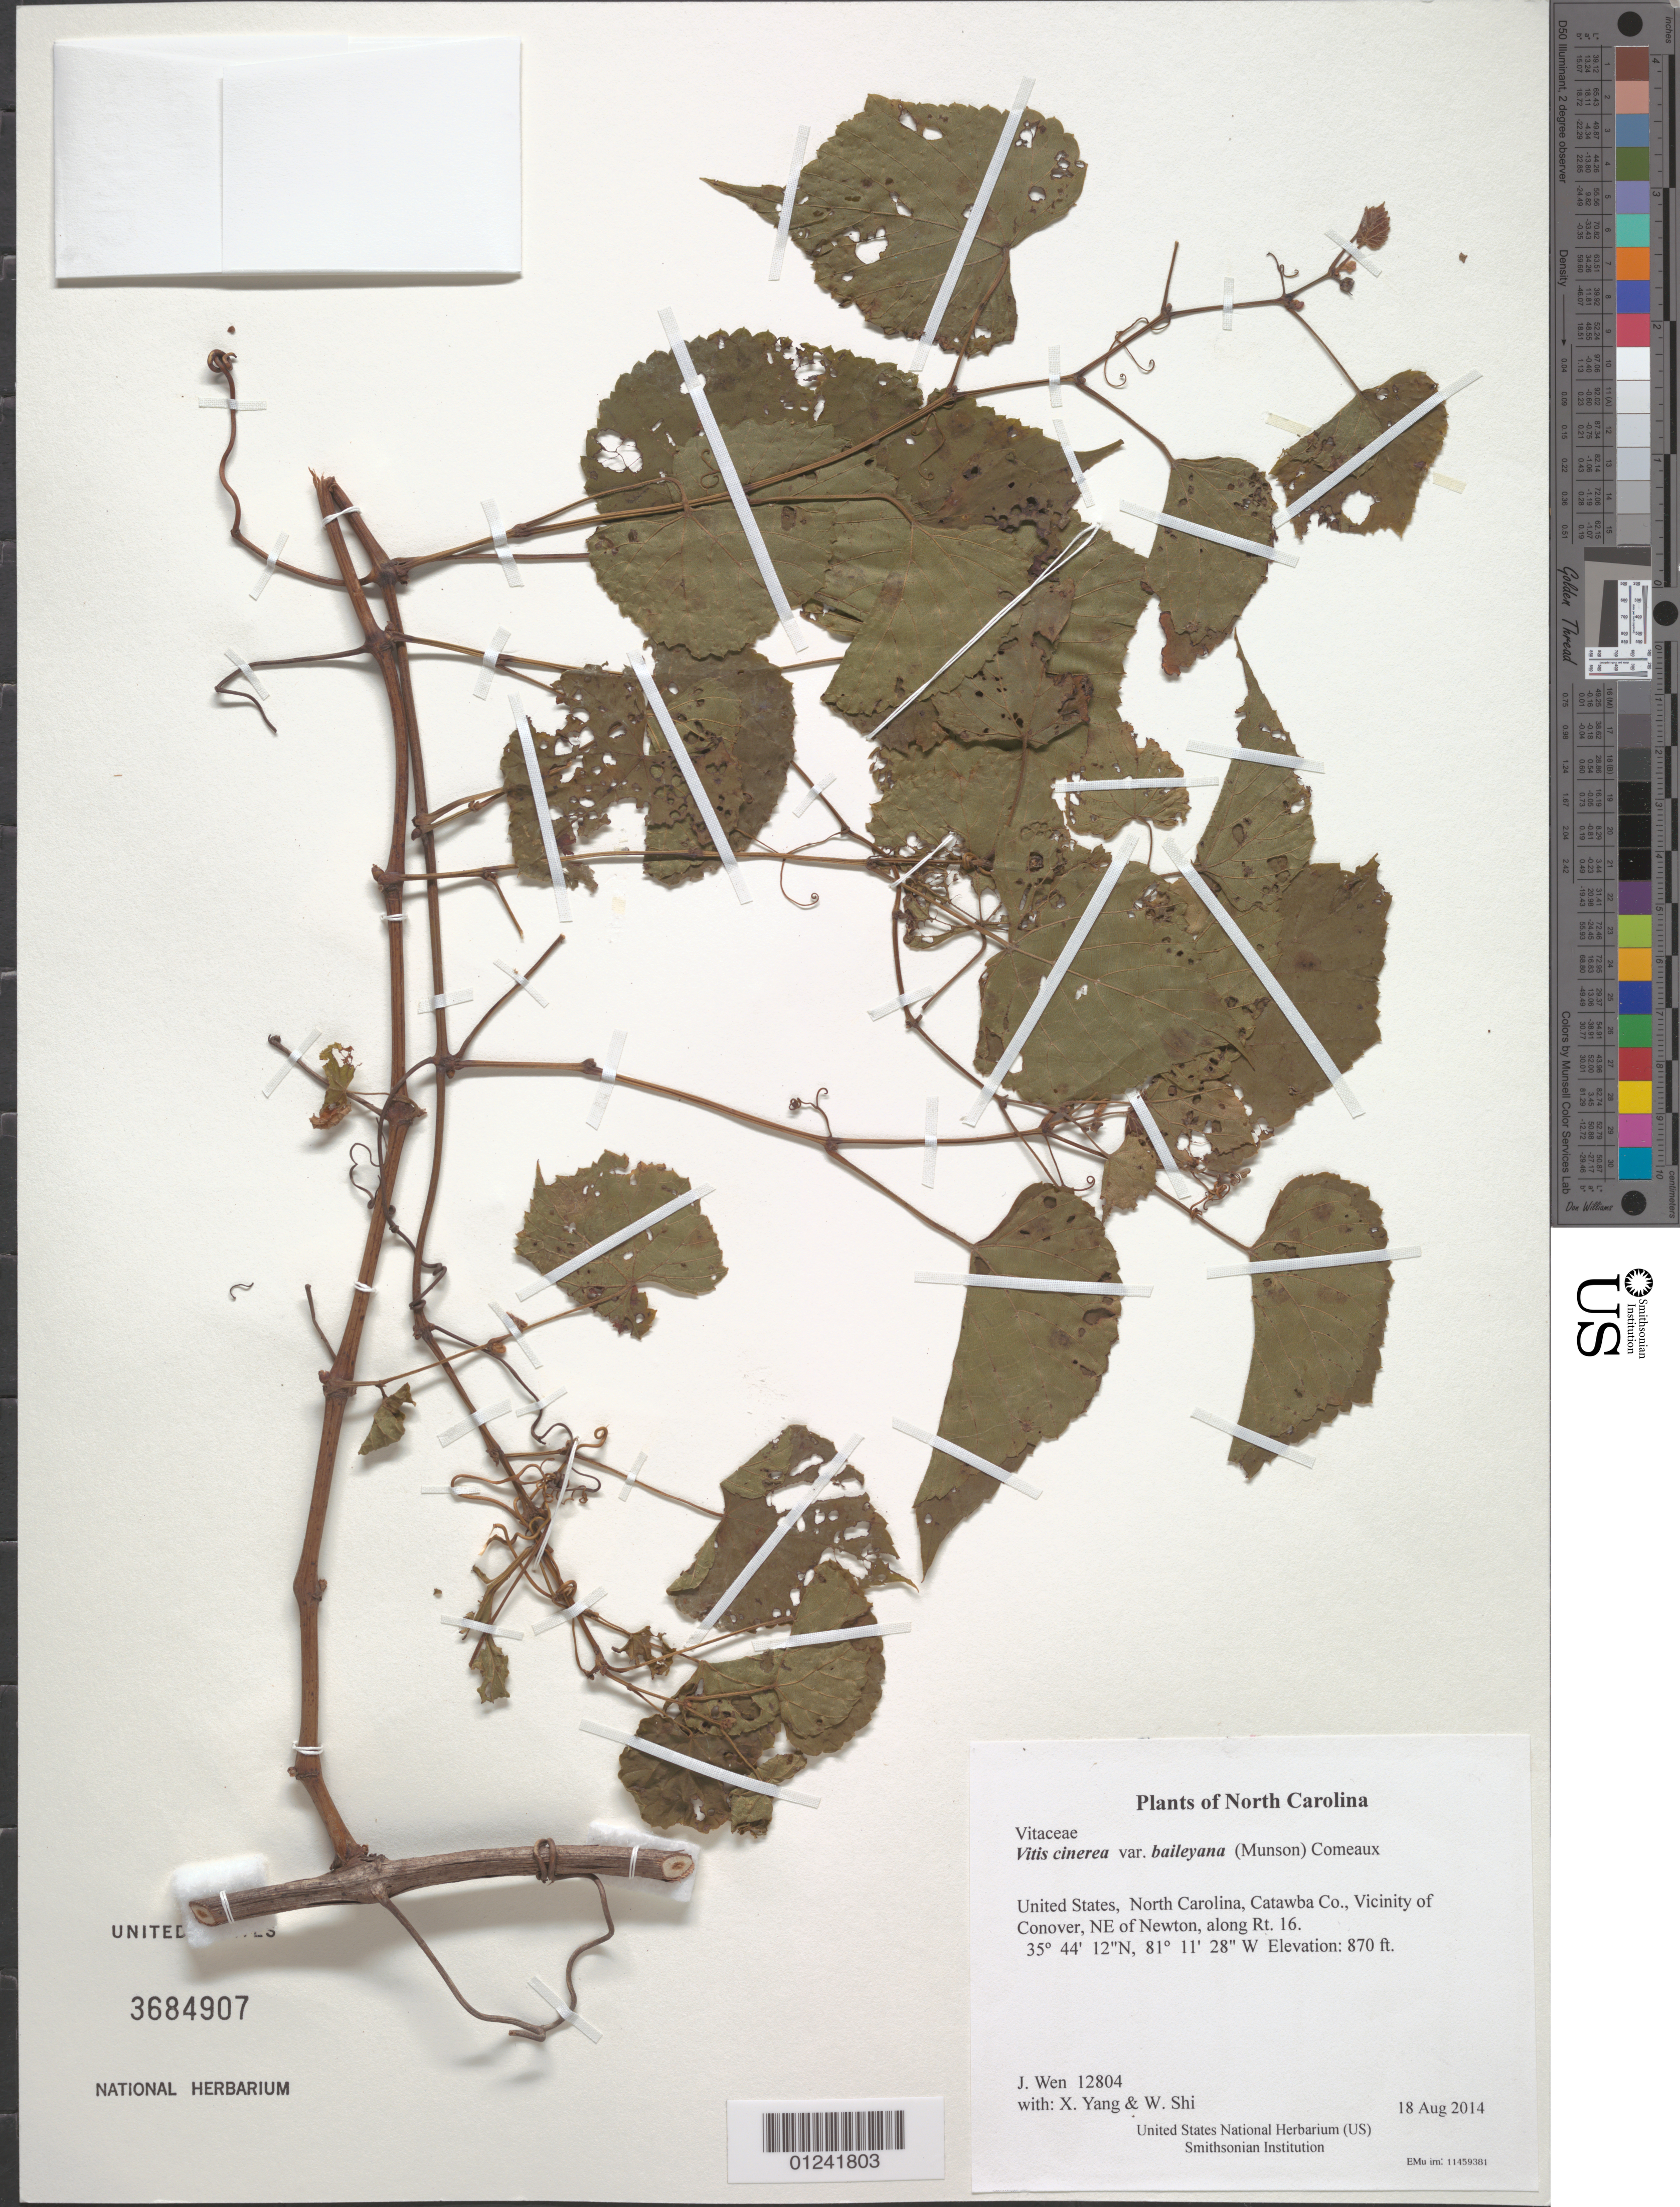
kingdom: Plantae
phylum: Tracheophyta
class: Magnoliopsida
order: Vitales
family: Vitaceae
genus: Vitis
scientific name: Vitis cinerea var. baileyana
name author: (Munson) Comeaux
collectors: J. Wen, X. Yang & W. Shi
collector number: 12804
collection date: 2014-08-18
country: United States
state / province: North Carolina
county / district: Catawba Co.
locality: Vicinity of Conover, NE of Newton, along Rt. 16.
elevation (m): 265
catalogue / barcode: US 3684907